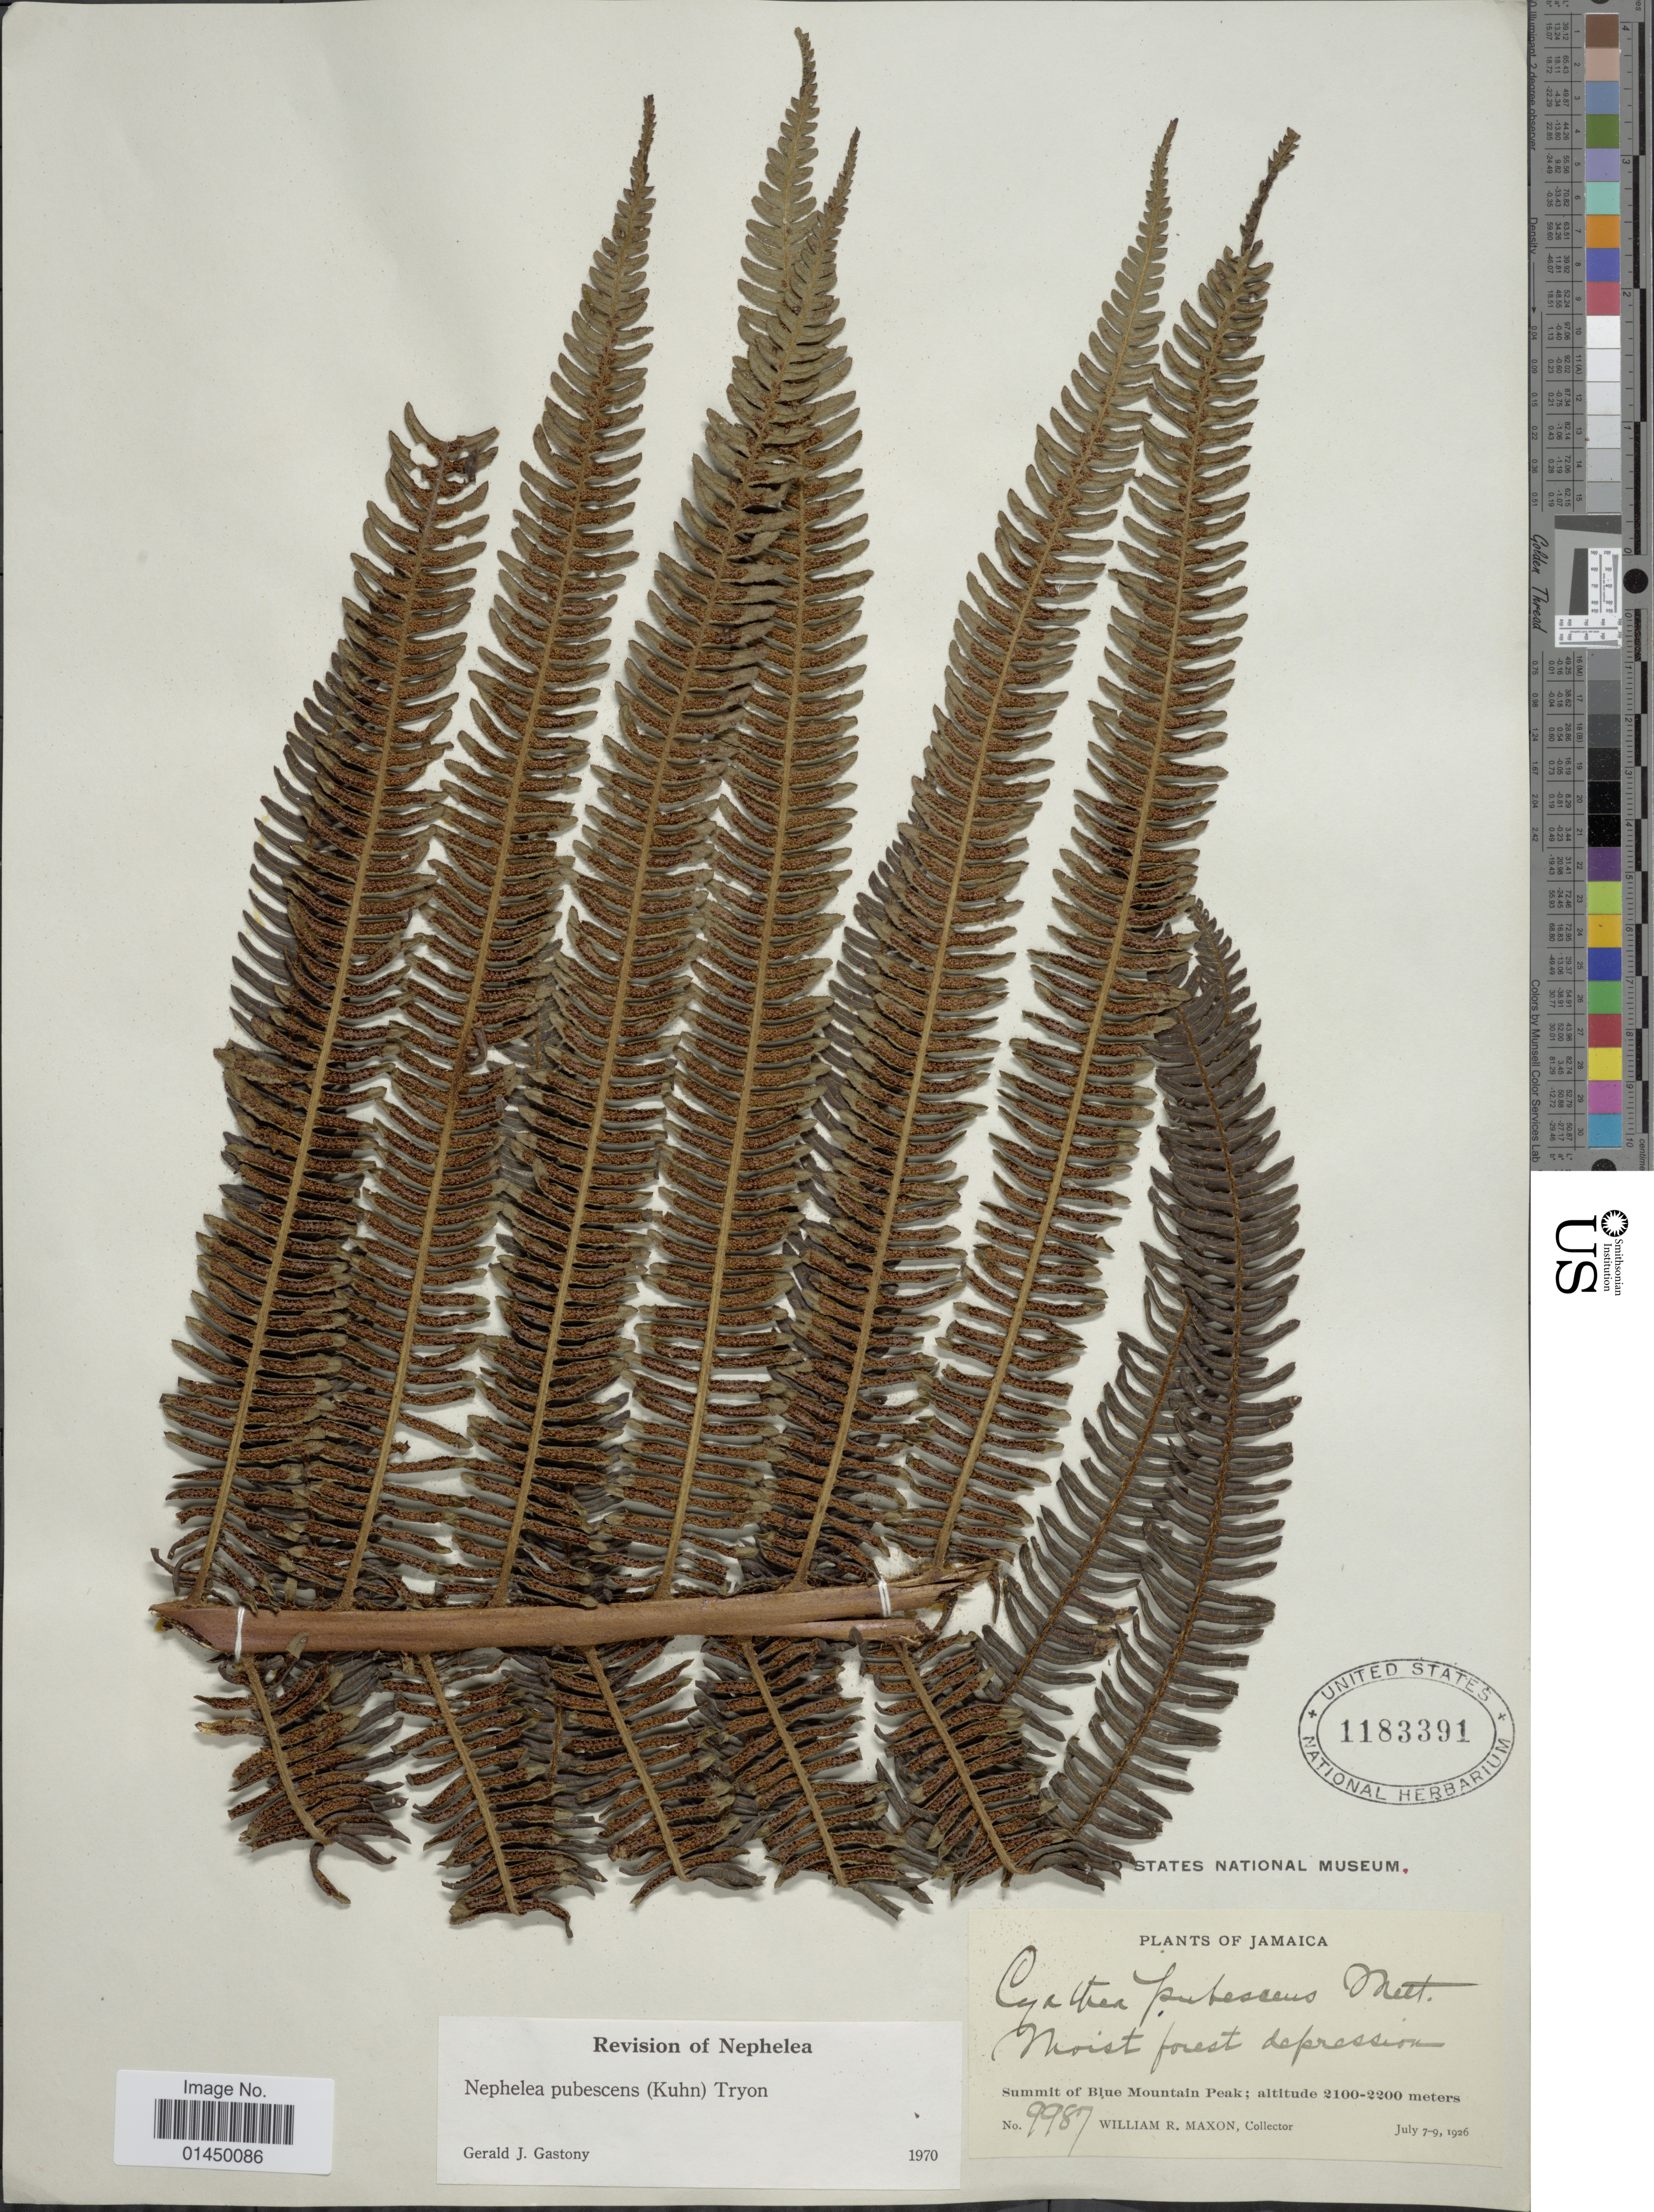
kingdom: Plantae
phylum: Tracheophyta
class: Polypodiopsida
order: Cyatheales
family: Cyatheaceae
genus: Cyathea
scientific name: Cyathea bipinnatifida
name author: (Baker) Domin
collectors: W. R. Maxon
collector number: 9987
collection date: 1926-07-07/1926-07-09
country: Jamaica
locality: Summit of Blue Mountain Peak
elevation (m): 2100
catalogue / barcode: US 1183391